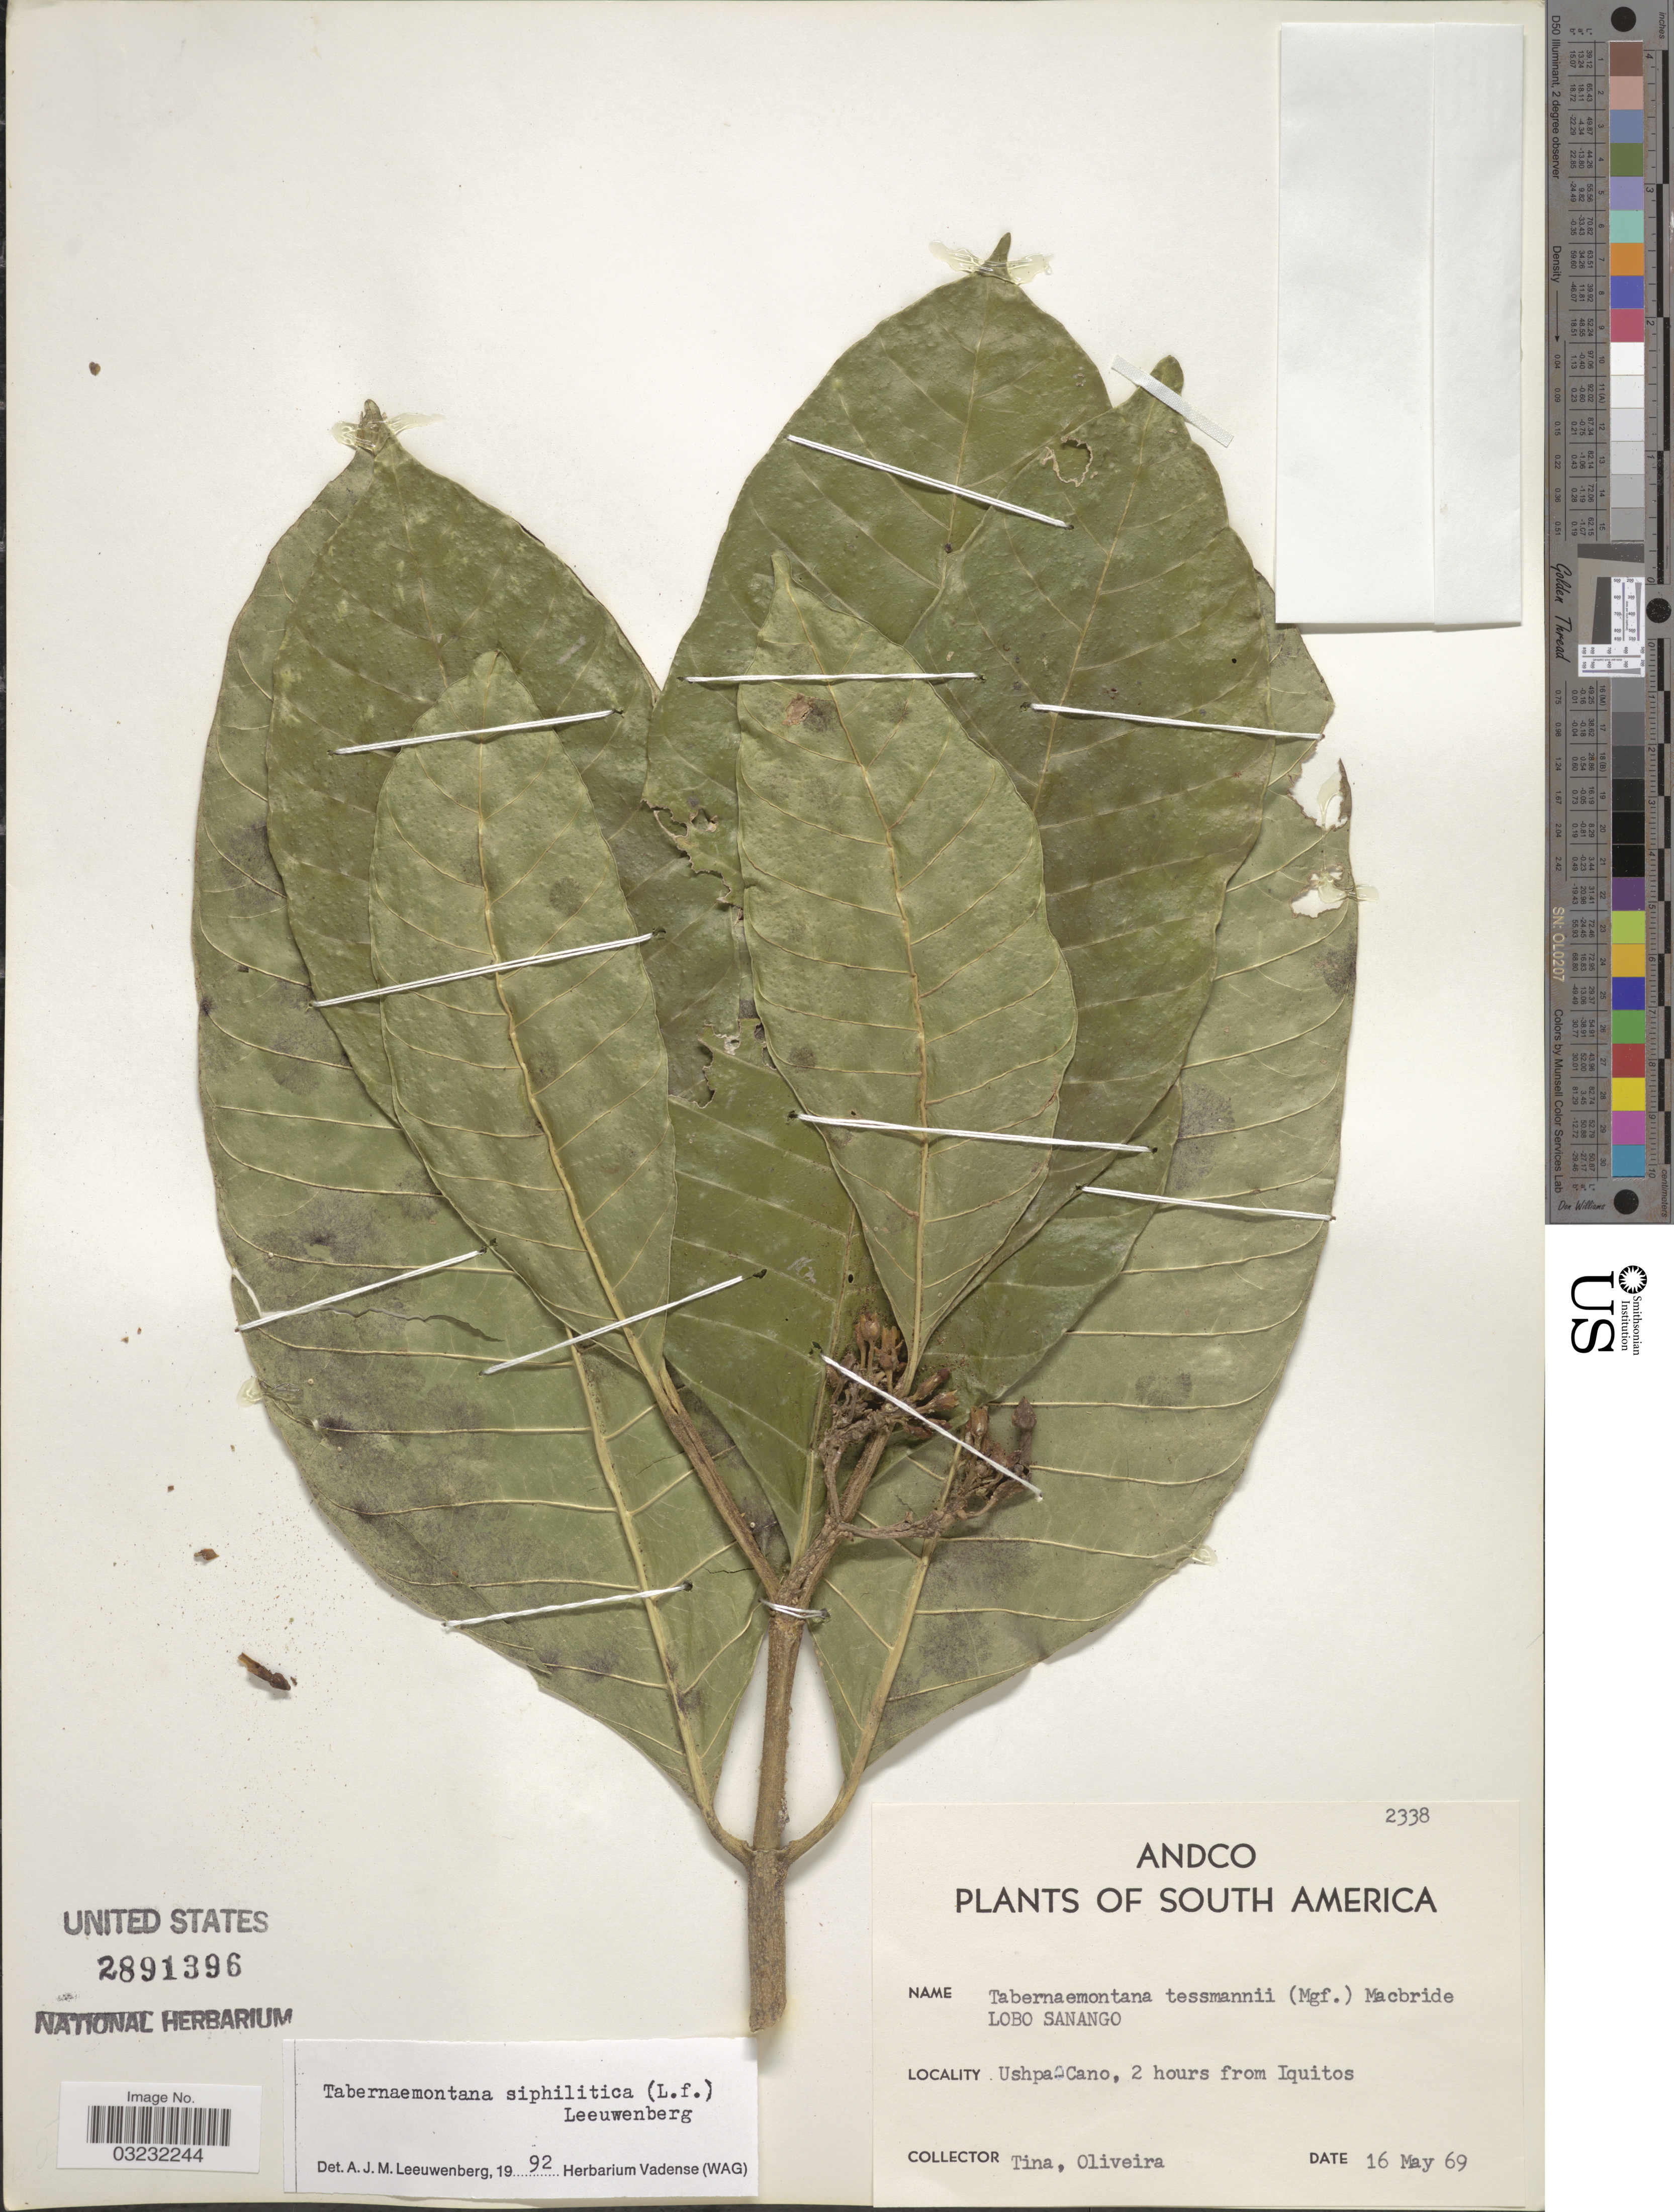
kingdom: Plantae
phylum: Tracheophyta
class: Magnoliopsida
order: Gentianales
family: Apocynaceae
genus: Tabernaemontana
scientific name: Tabernaemontana siphilitica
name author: (L. f.) Leeuwenb.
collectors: -. Tina & -. Oliveira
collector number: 2338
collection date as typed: Transcribed d/m/y: 16/5/69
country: Peru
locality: Andco, South America, Ushpa-Cano, 2 hours from Iquitos.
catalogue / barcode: US 2891396